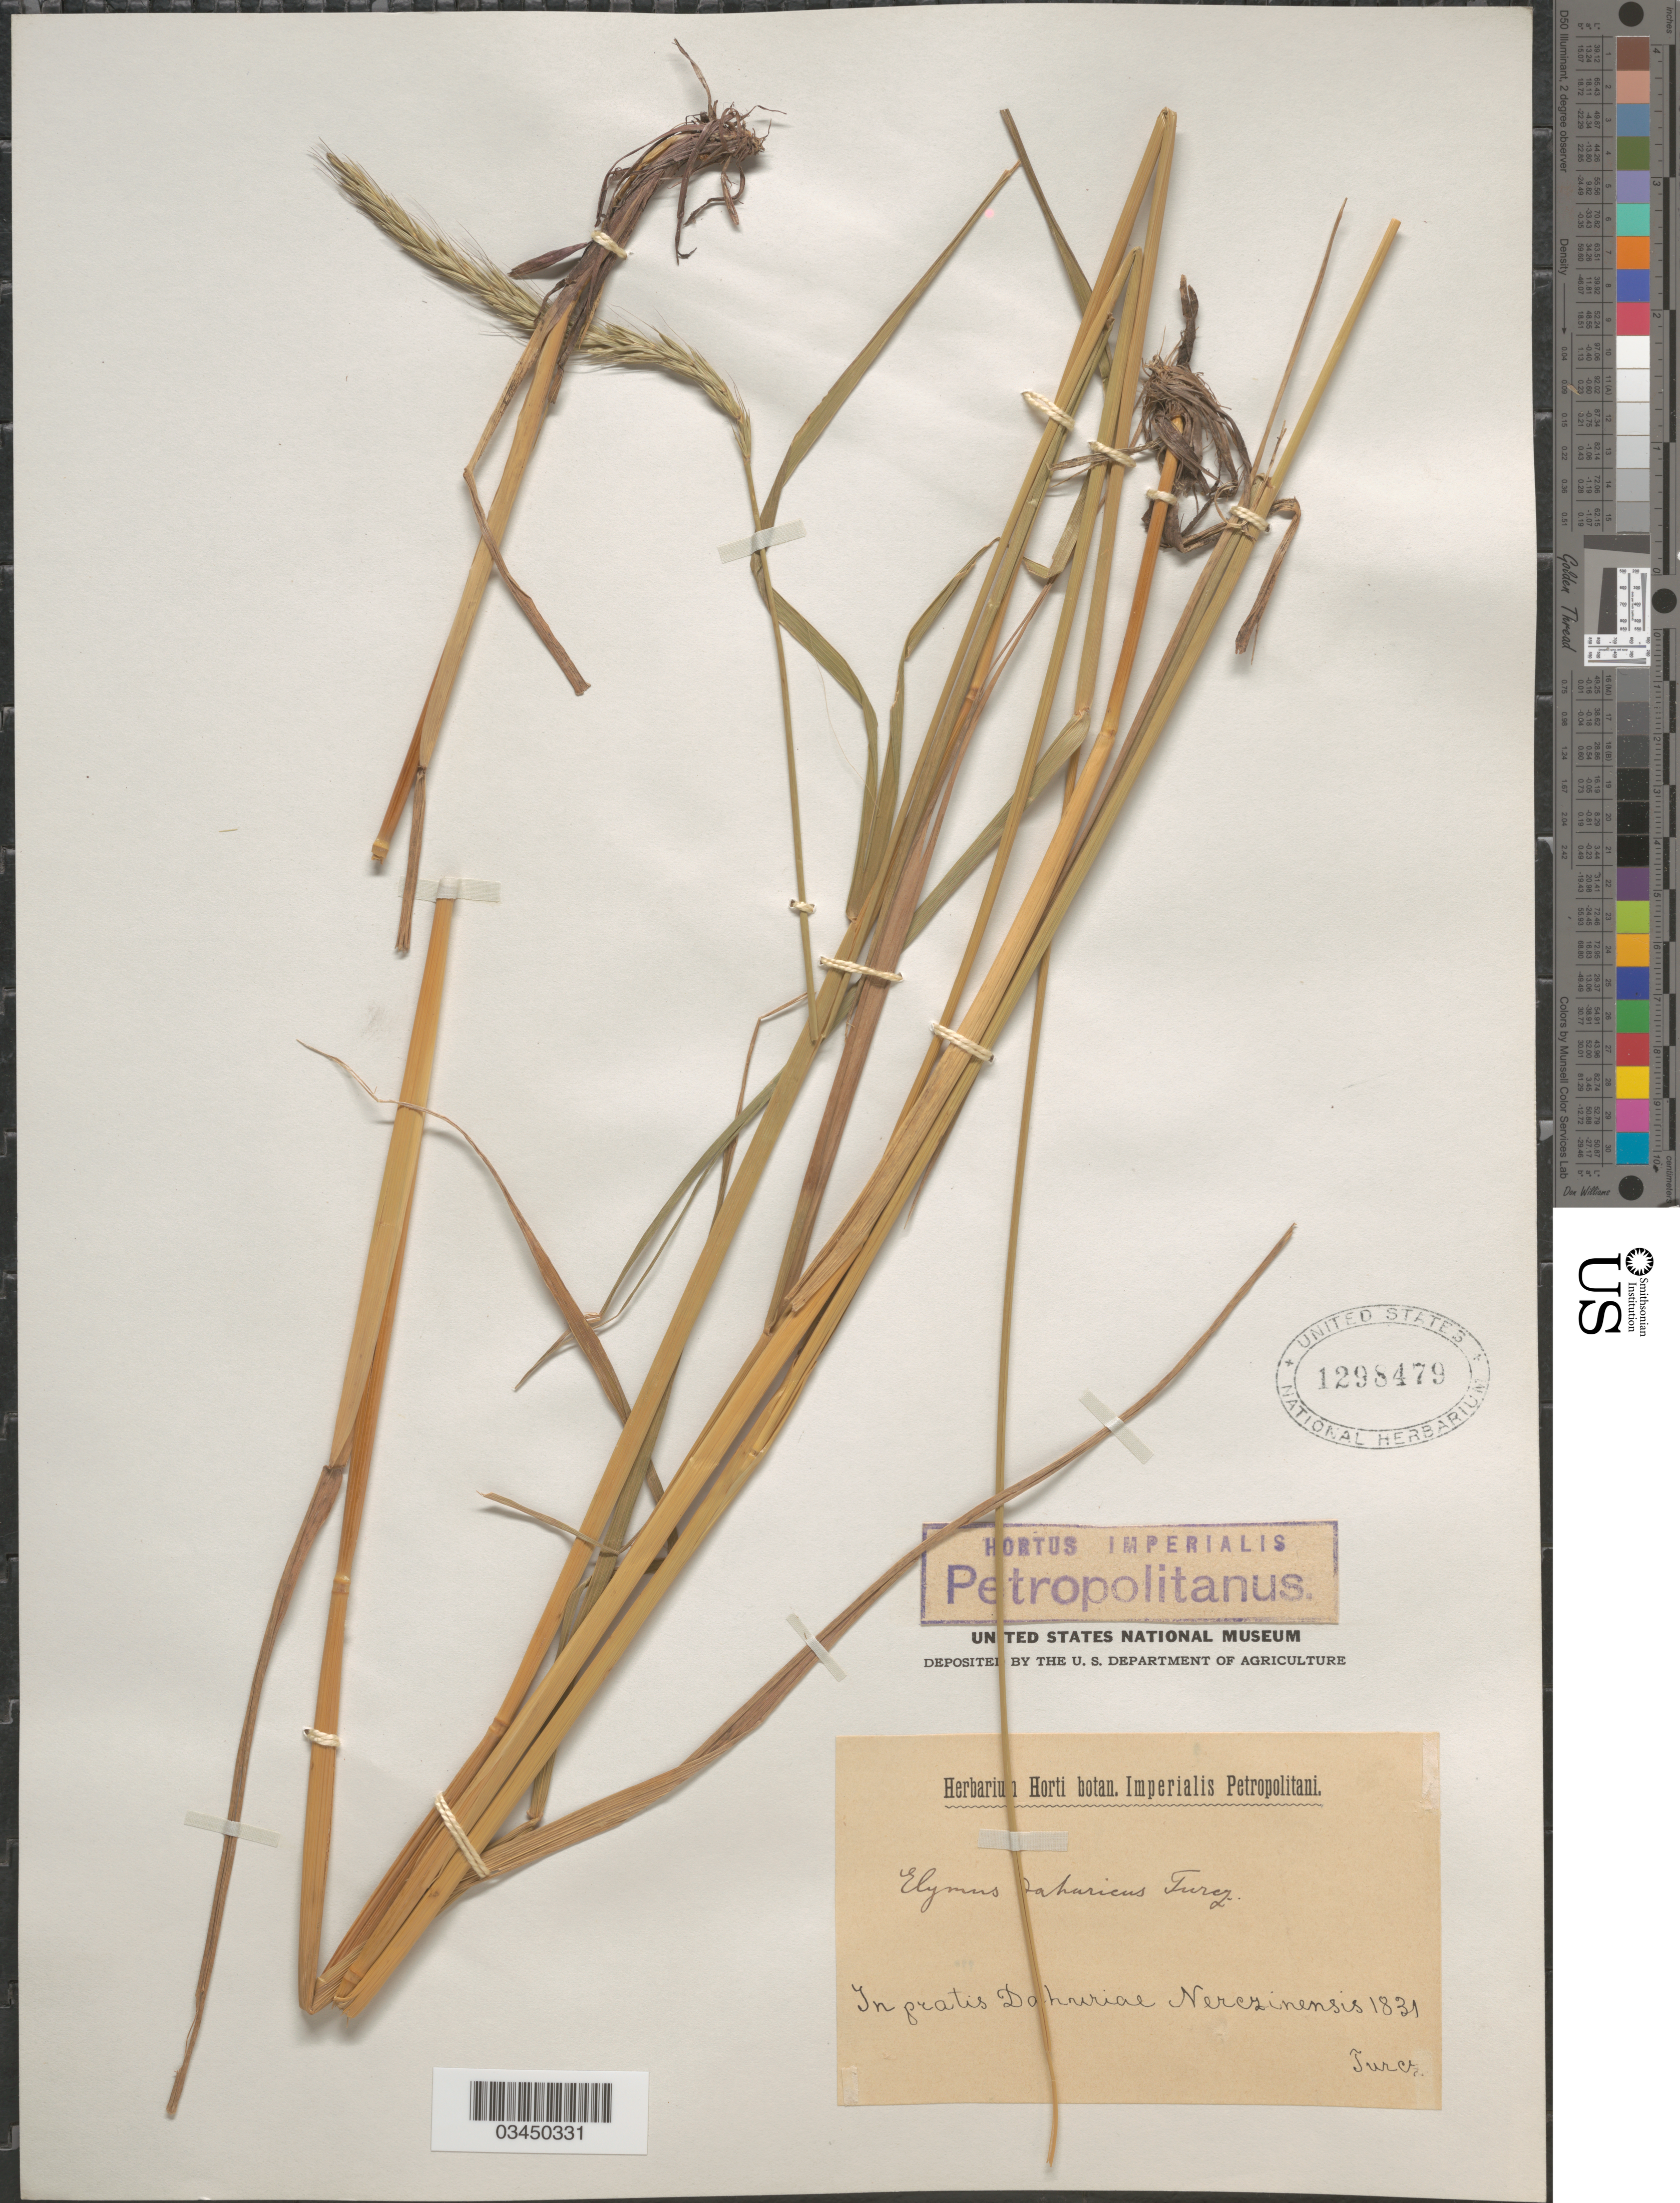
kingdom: Plantae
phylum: Tracheophyta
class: Liliopsida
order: Poales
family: Poaceae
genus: Elymus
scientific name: Elymus dahuricus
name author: Turcz. ex Griseb.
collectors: Turcz.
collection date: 1831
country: Russian Federation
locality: In pratis Dahuriae Nerczinensis.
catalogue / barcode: US 1298479